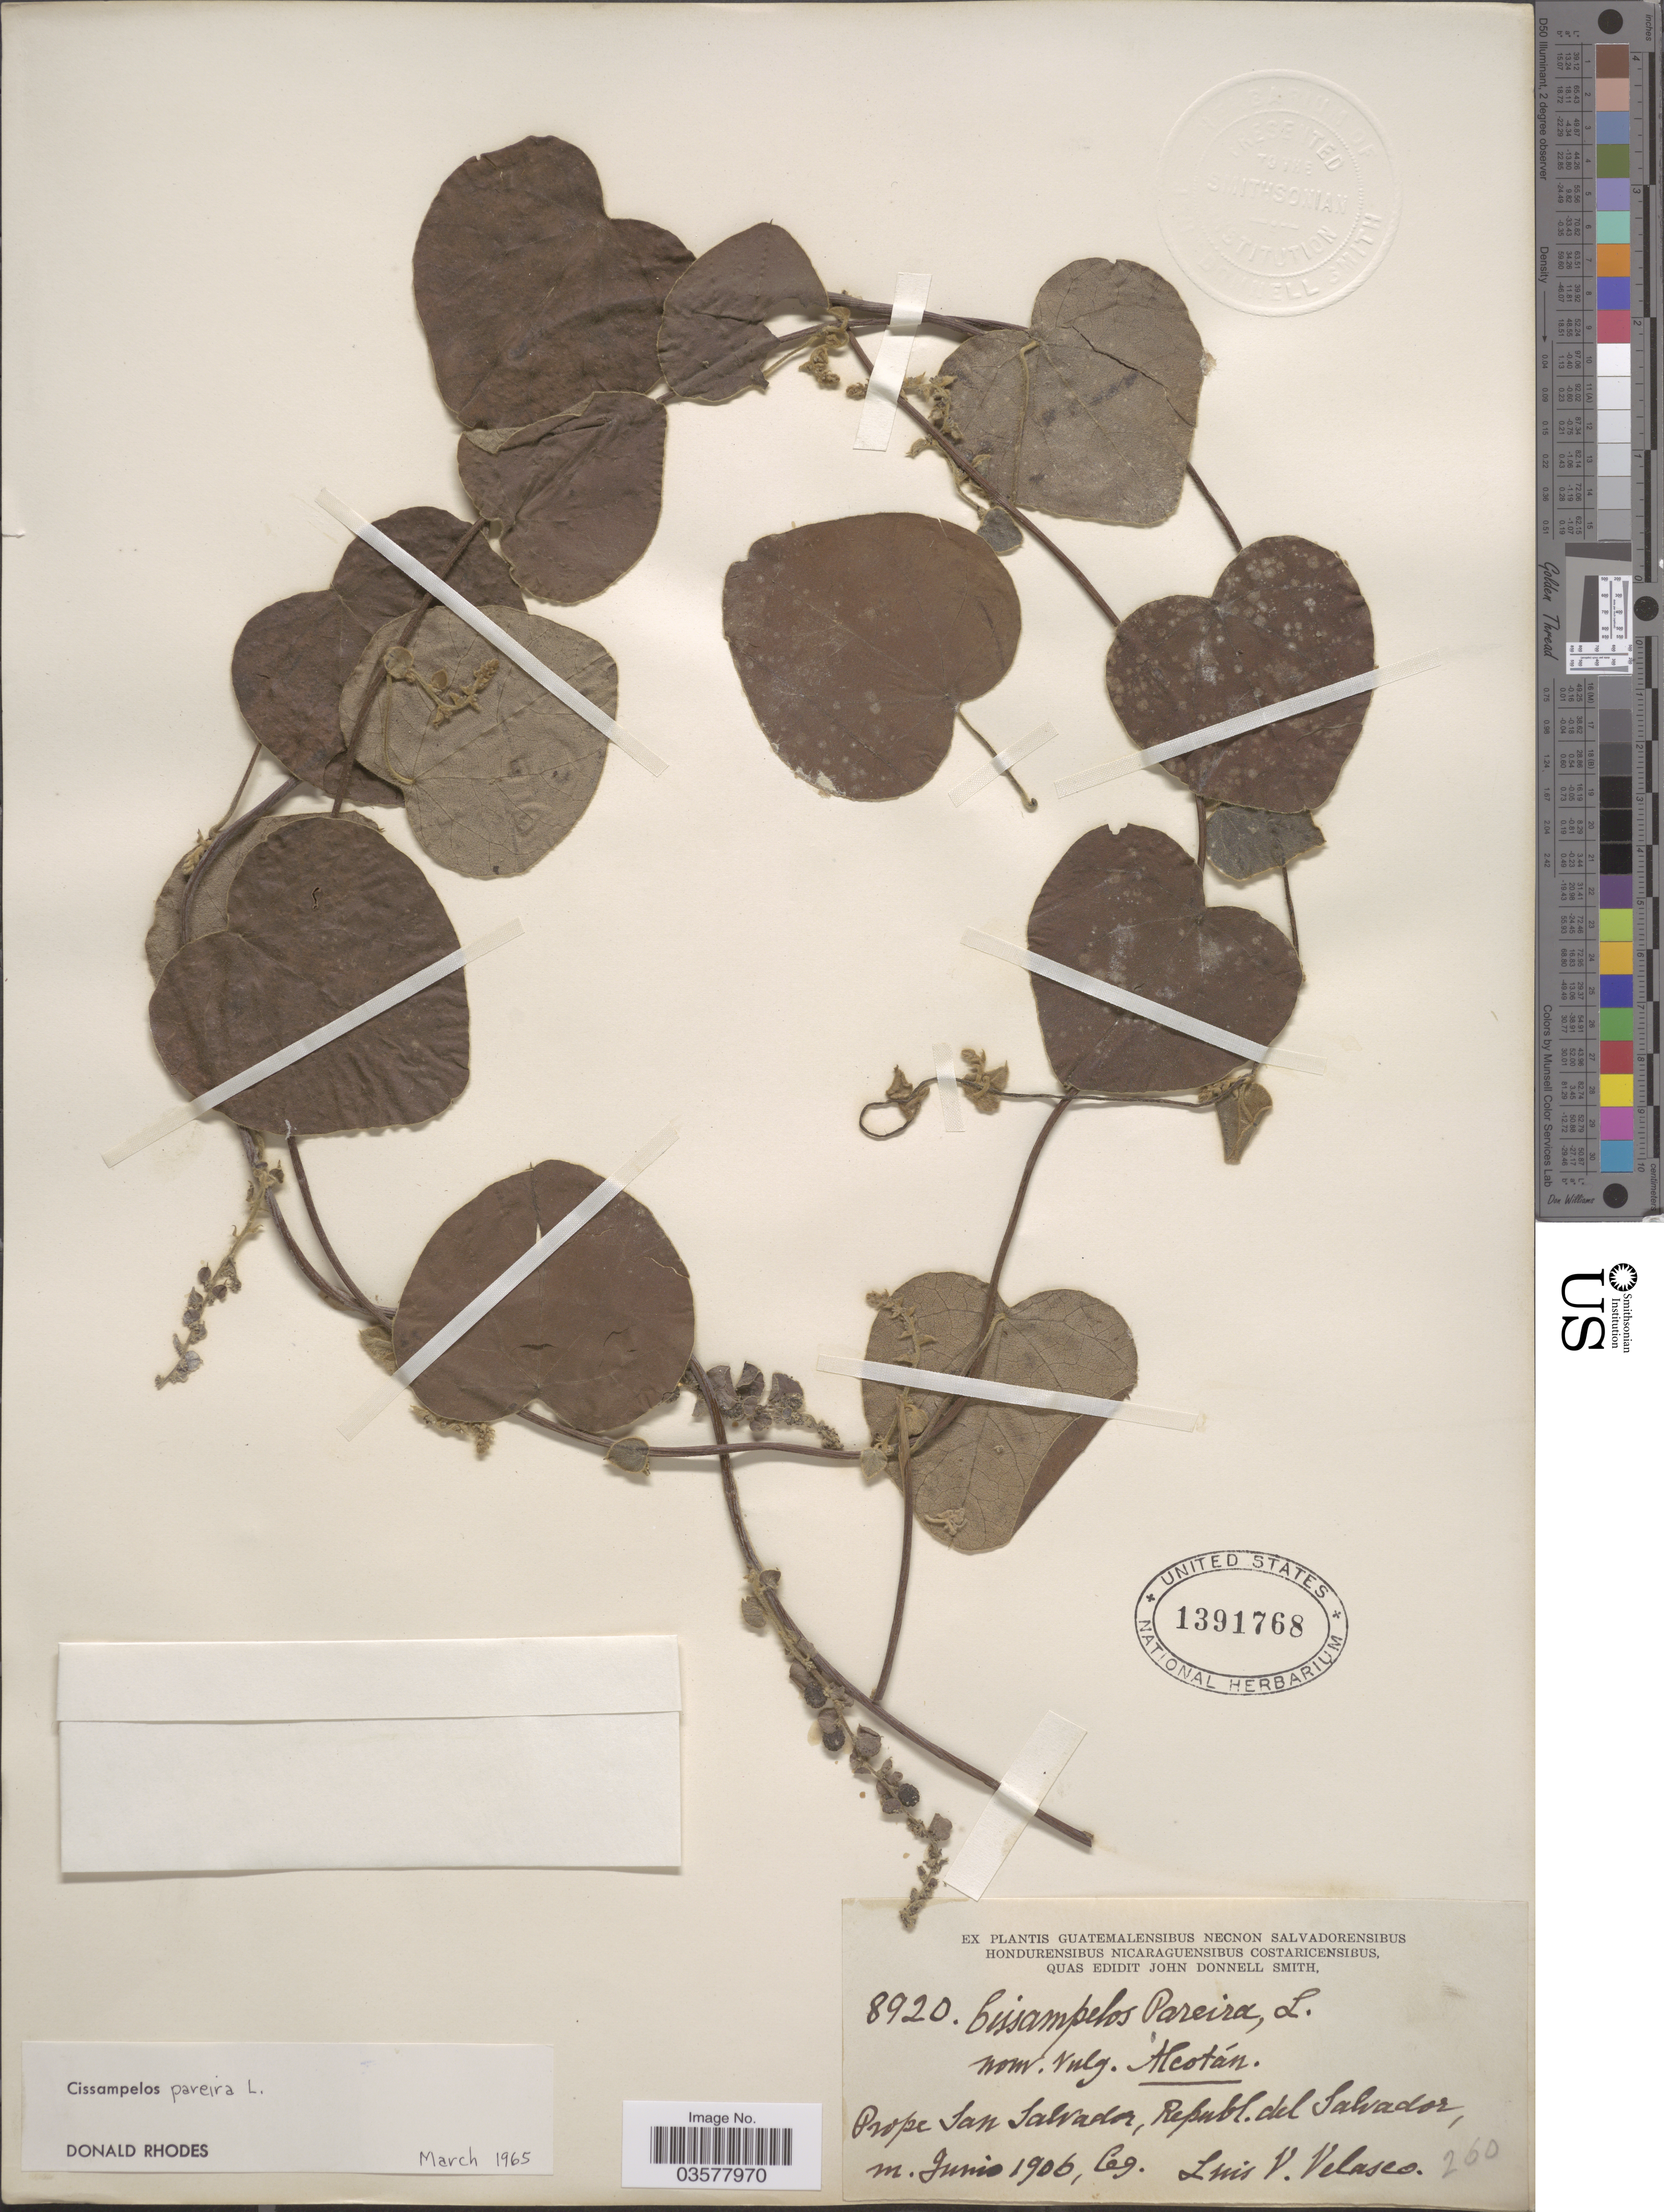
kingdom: Plantae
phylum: Tracheophyta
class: Magnoliopsida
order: Ranunculales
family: Menispermaceae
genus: Cissampelos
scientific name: Cissampelos pareira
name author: L.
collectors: L. Velasco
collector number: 8920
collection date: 1906-06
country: El Salvador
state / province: San Salvador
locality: Prope San Salvador.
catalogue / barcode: US 1391768